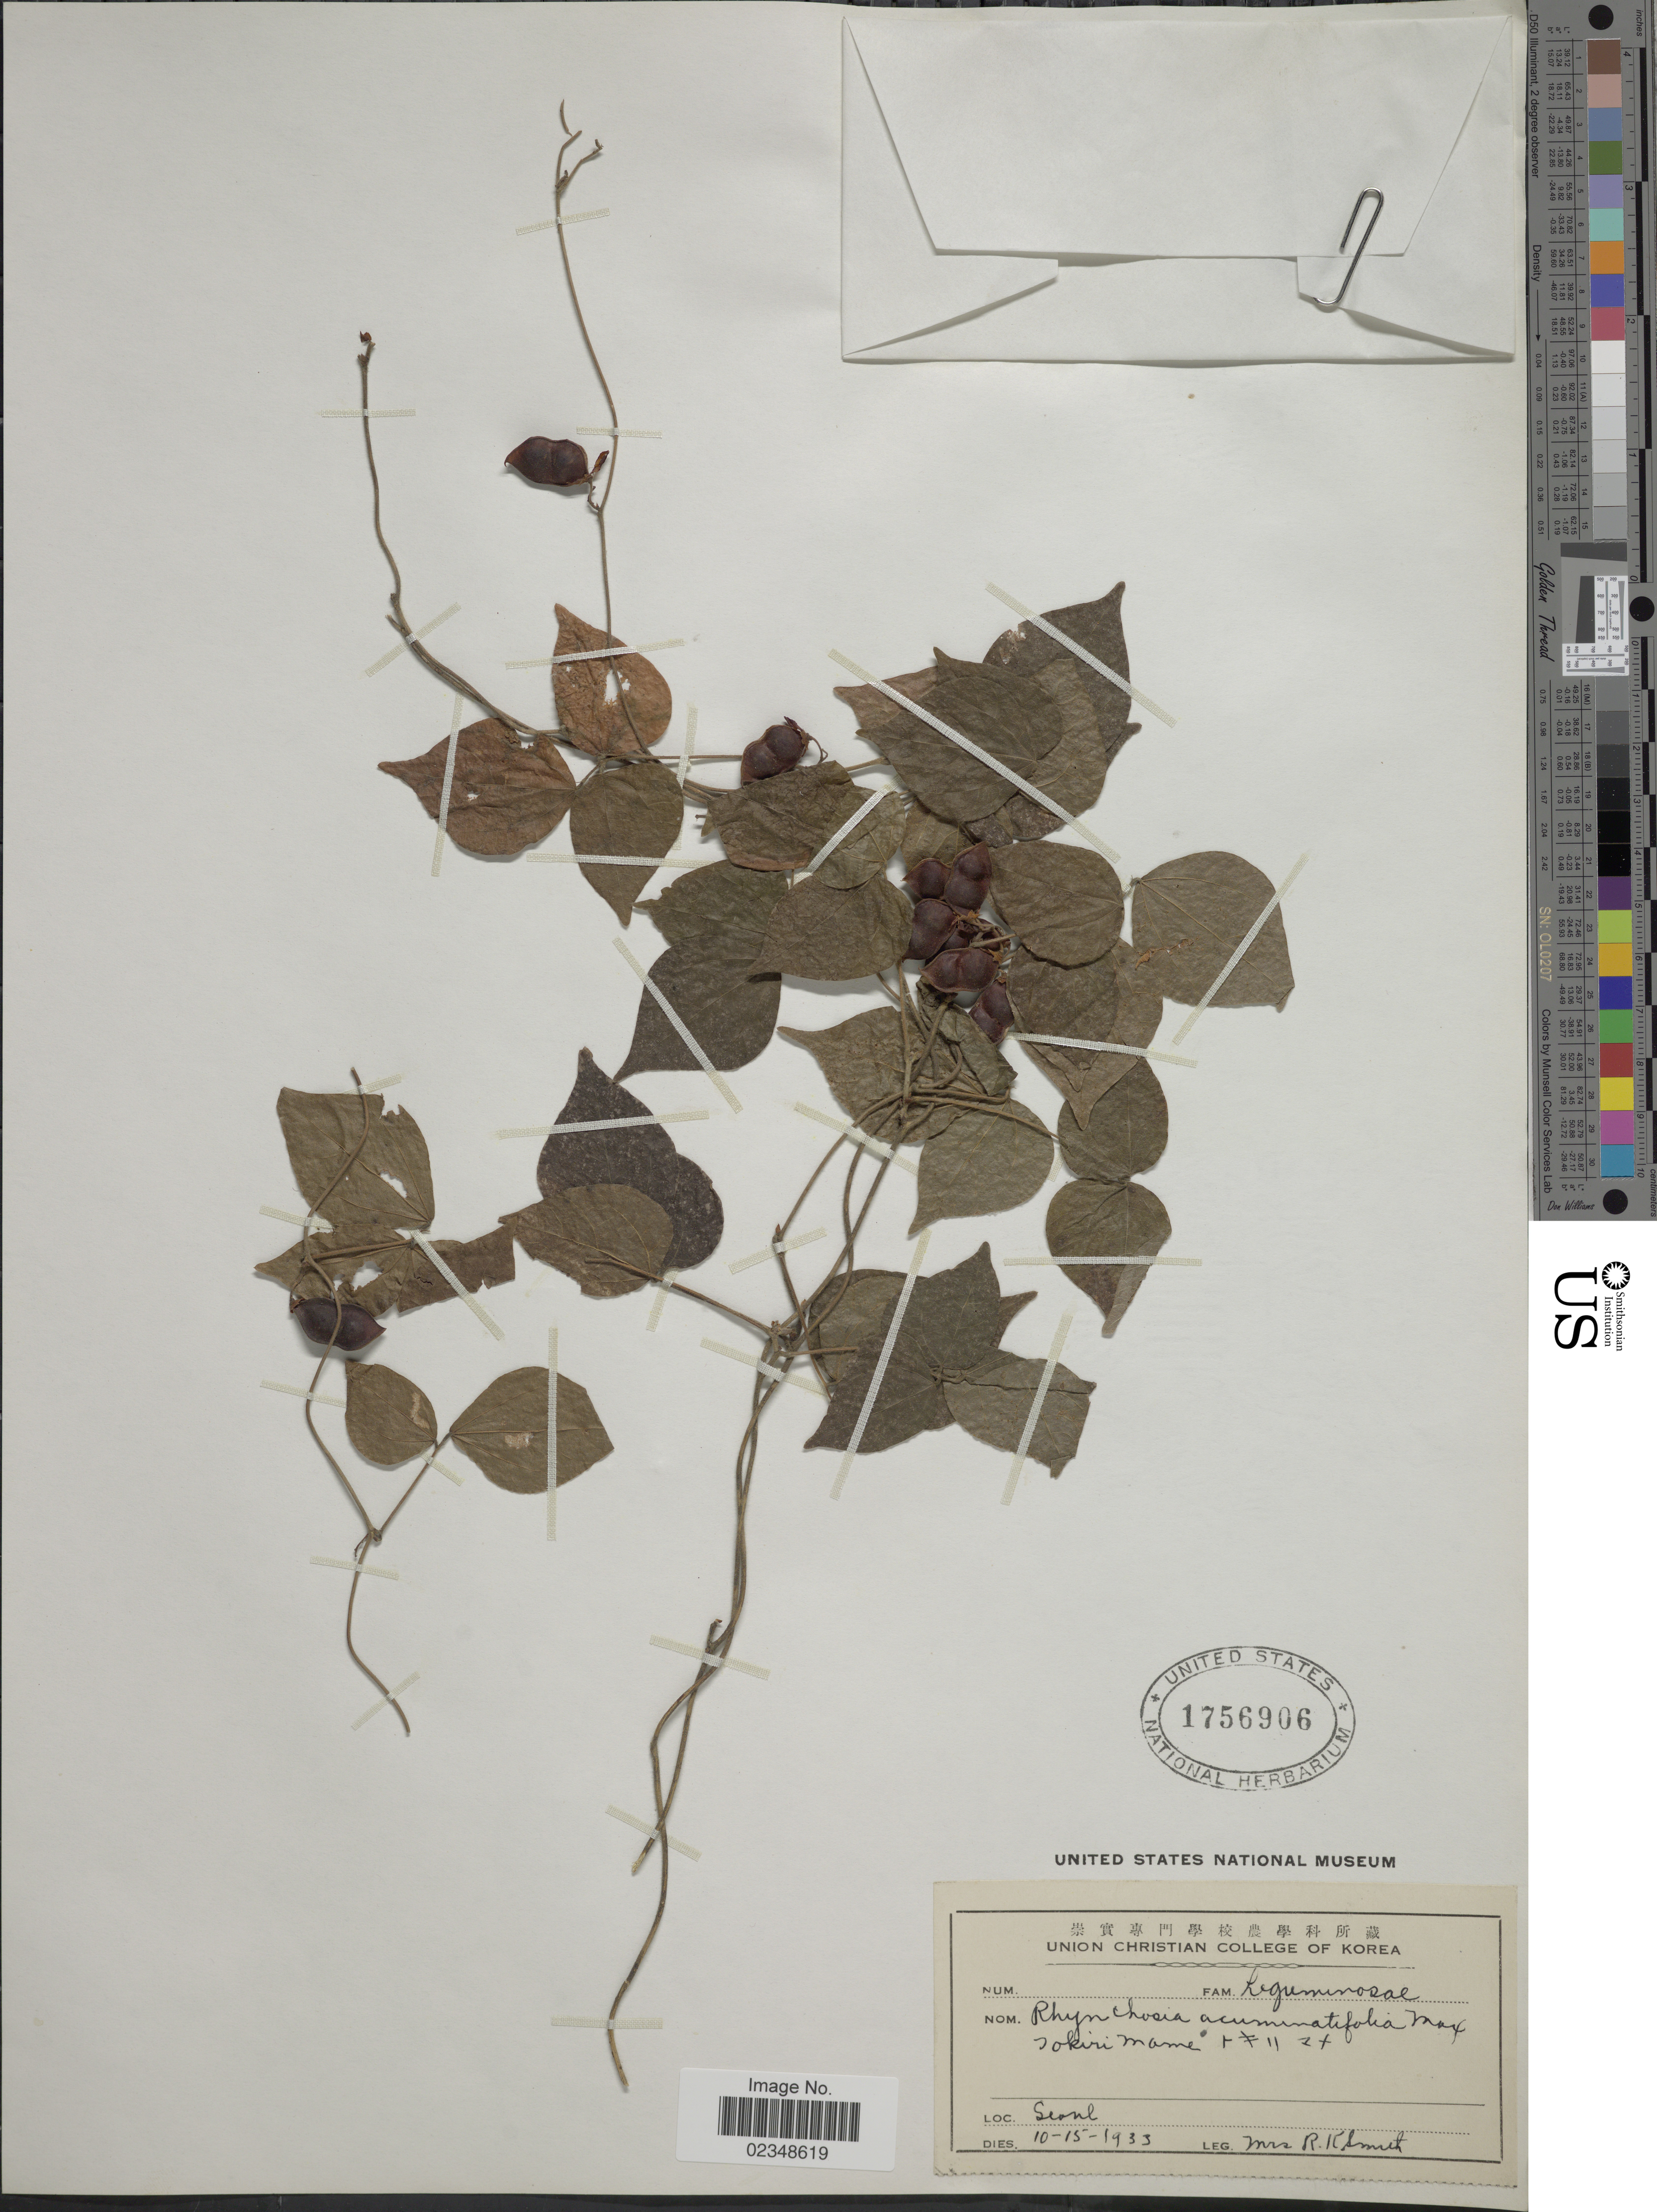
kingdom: Plantae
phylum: Tracheophyta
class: Magnoliopsida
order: Fabales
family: Fabaceae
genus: Rhynchosia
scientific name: Rhynchosia acuminatifolia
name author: Makino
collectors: Mrs. R. K. Smith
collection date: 1933-10-15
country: South Korea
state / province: Seoul Special City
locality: Seoul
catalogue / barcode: US 1756906